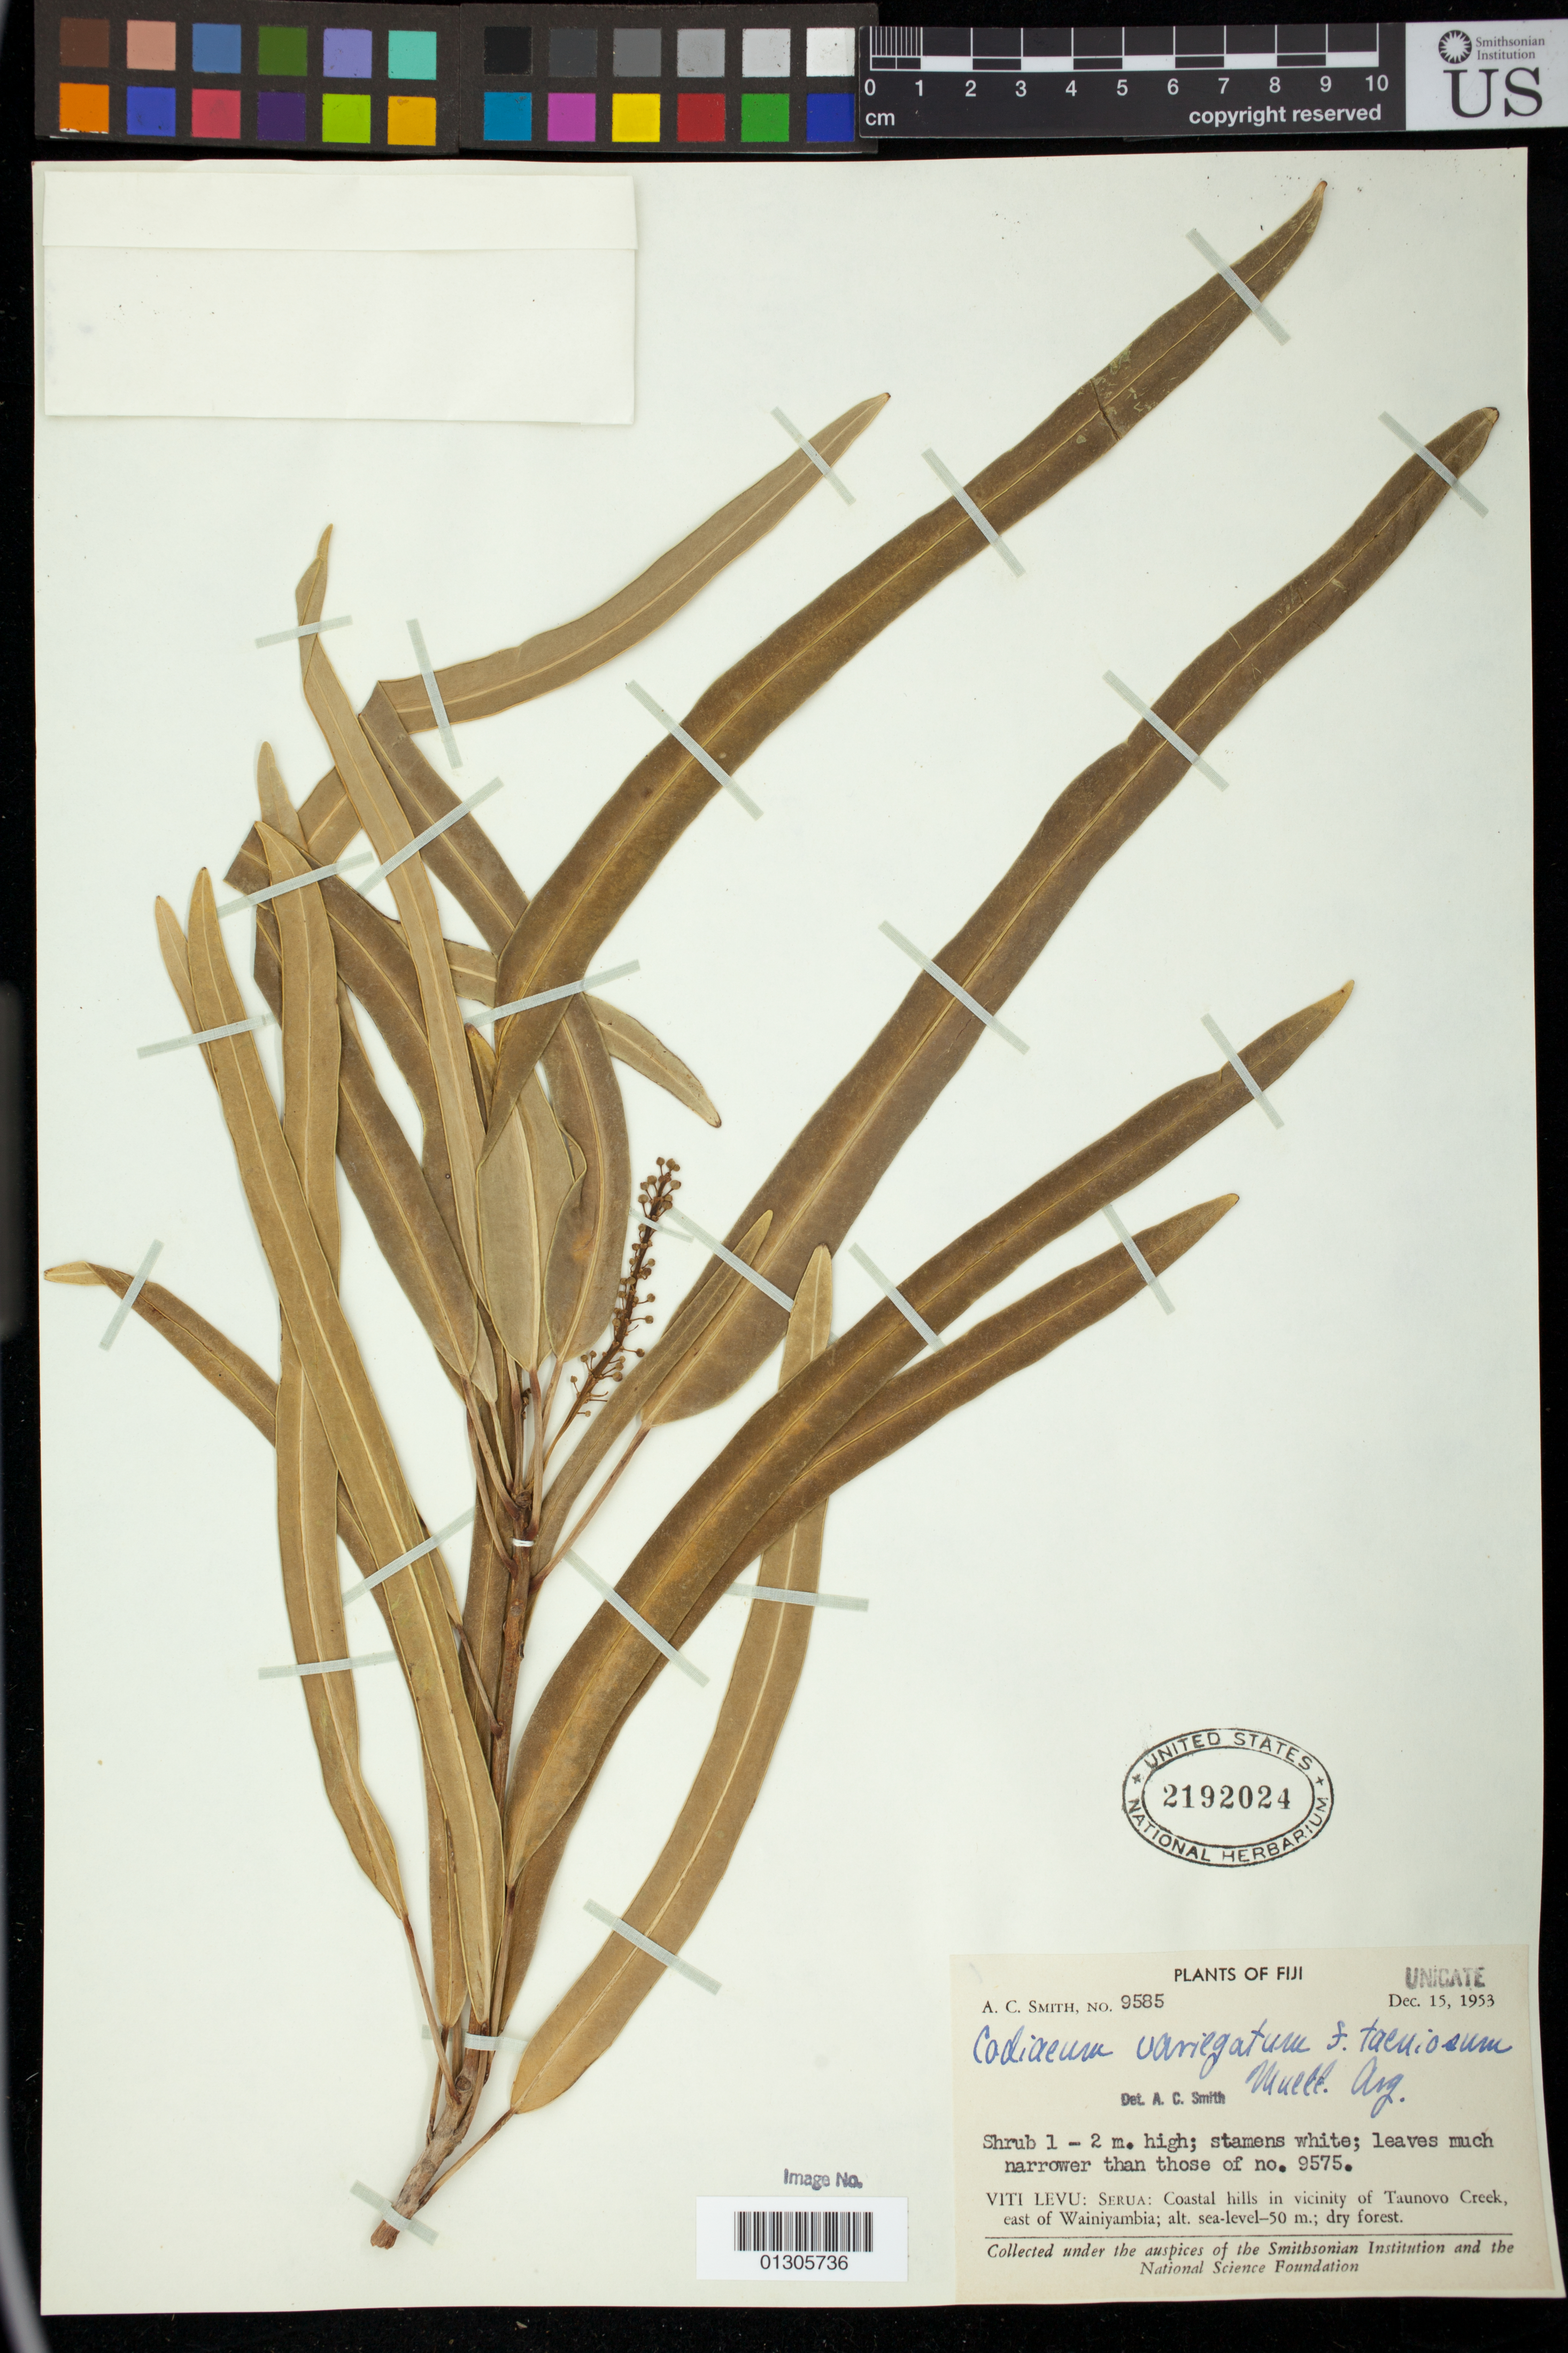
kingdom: Plantae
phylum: Tracheophyta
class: Magnoliopsida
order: Malpighiales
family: Euphorbiaceae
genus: Codiaeum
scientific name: Codiaeum variegatum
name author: (L.) Rumph. ex A. Juss.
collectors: A. C. Smith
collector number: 9585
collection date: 1953-12-15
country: Fiji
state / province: Central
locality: Viti Levu: Serua: Coastal hills in vicinity of Taunovo Creek, east of Wainiyambia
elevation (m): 0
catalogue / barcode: US 2192024